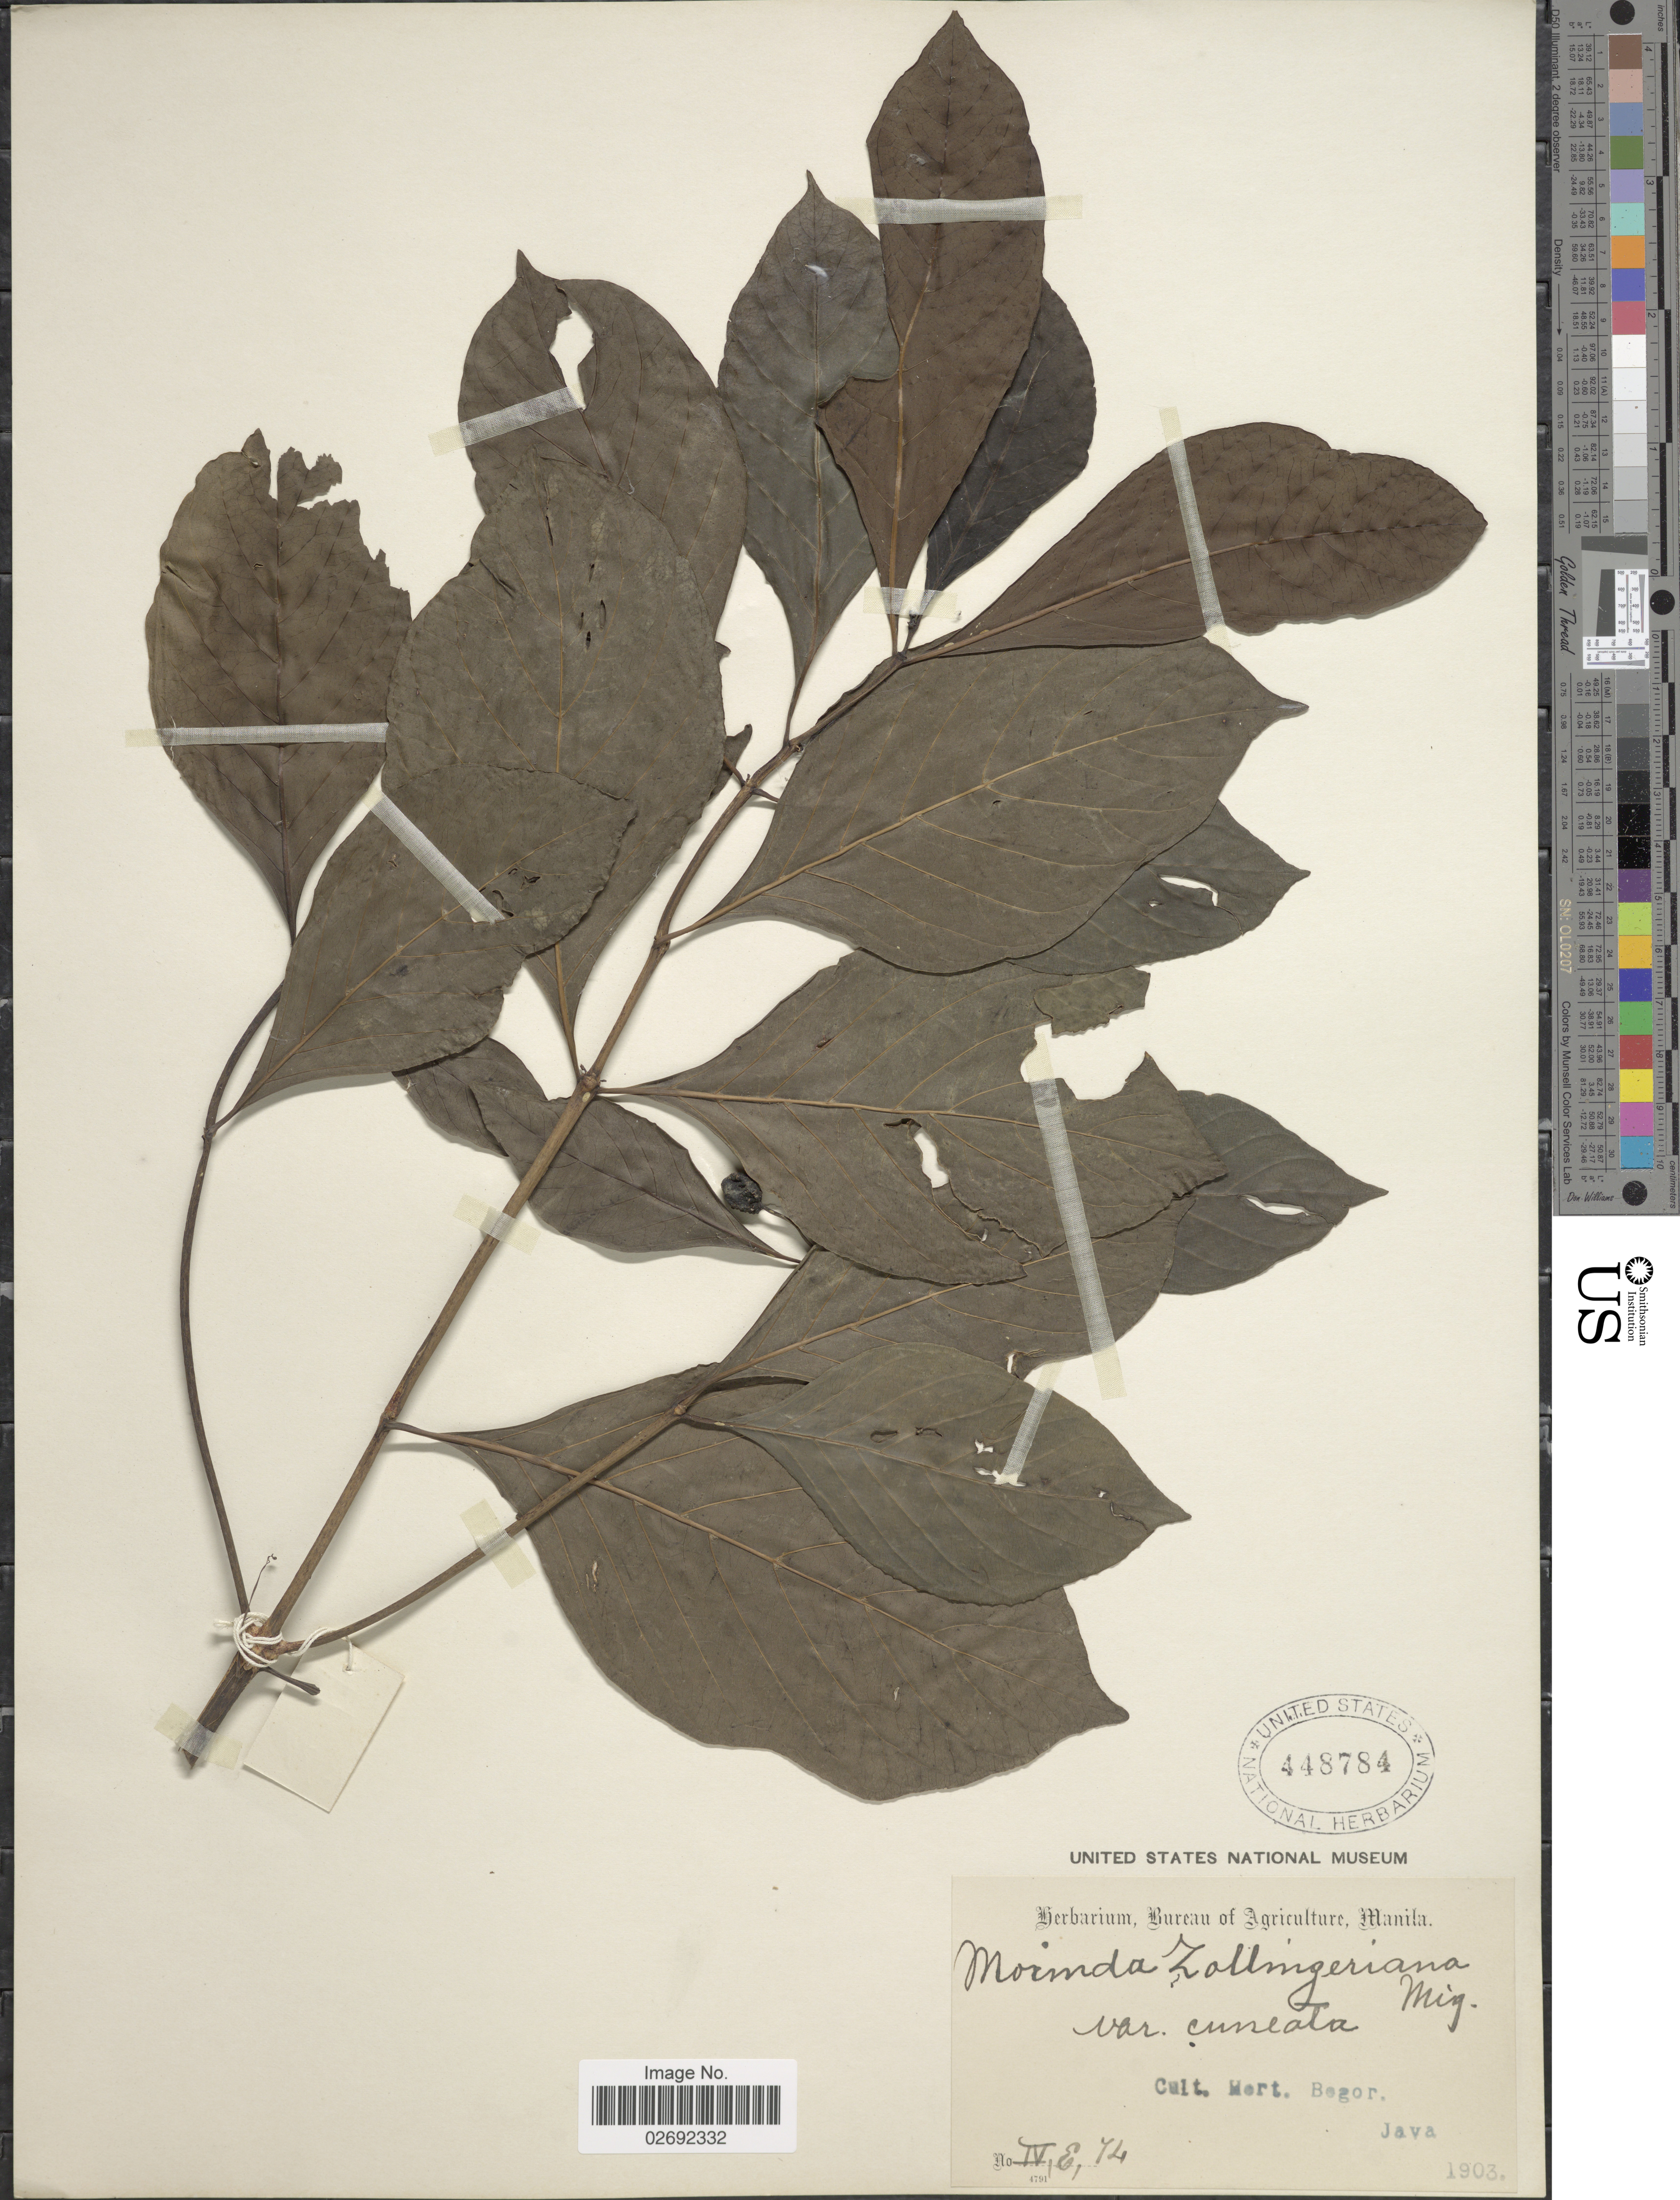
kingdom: Plantae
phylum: Tracheophyta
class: Magnoliopsida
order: Gentianales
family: Rubiaceae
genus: Morinda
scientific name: Morinda citrifolia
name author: L.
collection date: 1903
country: Indonesia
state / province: Java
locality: Cult. Hort. Bogor. IV, E, 74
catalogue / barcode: US 448784